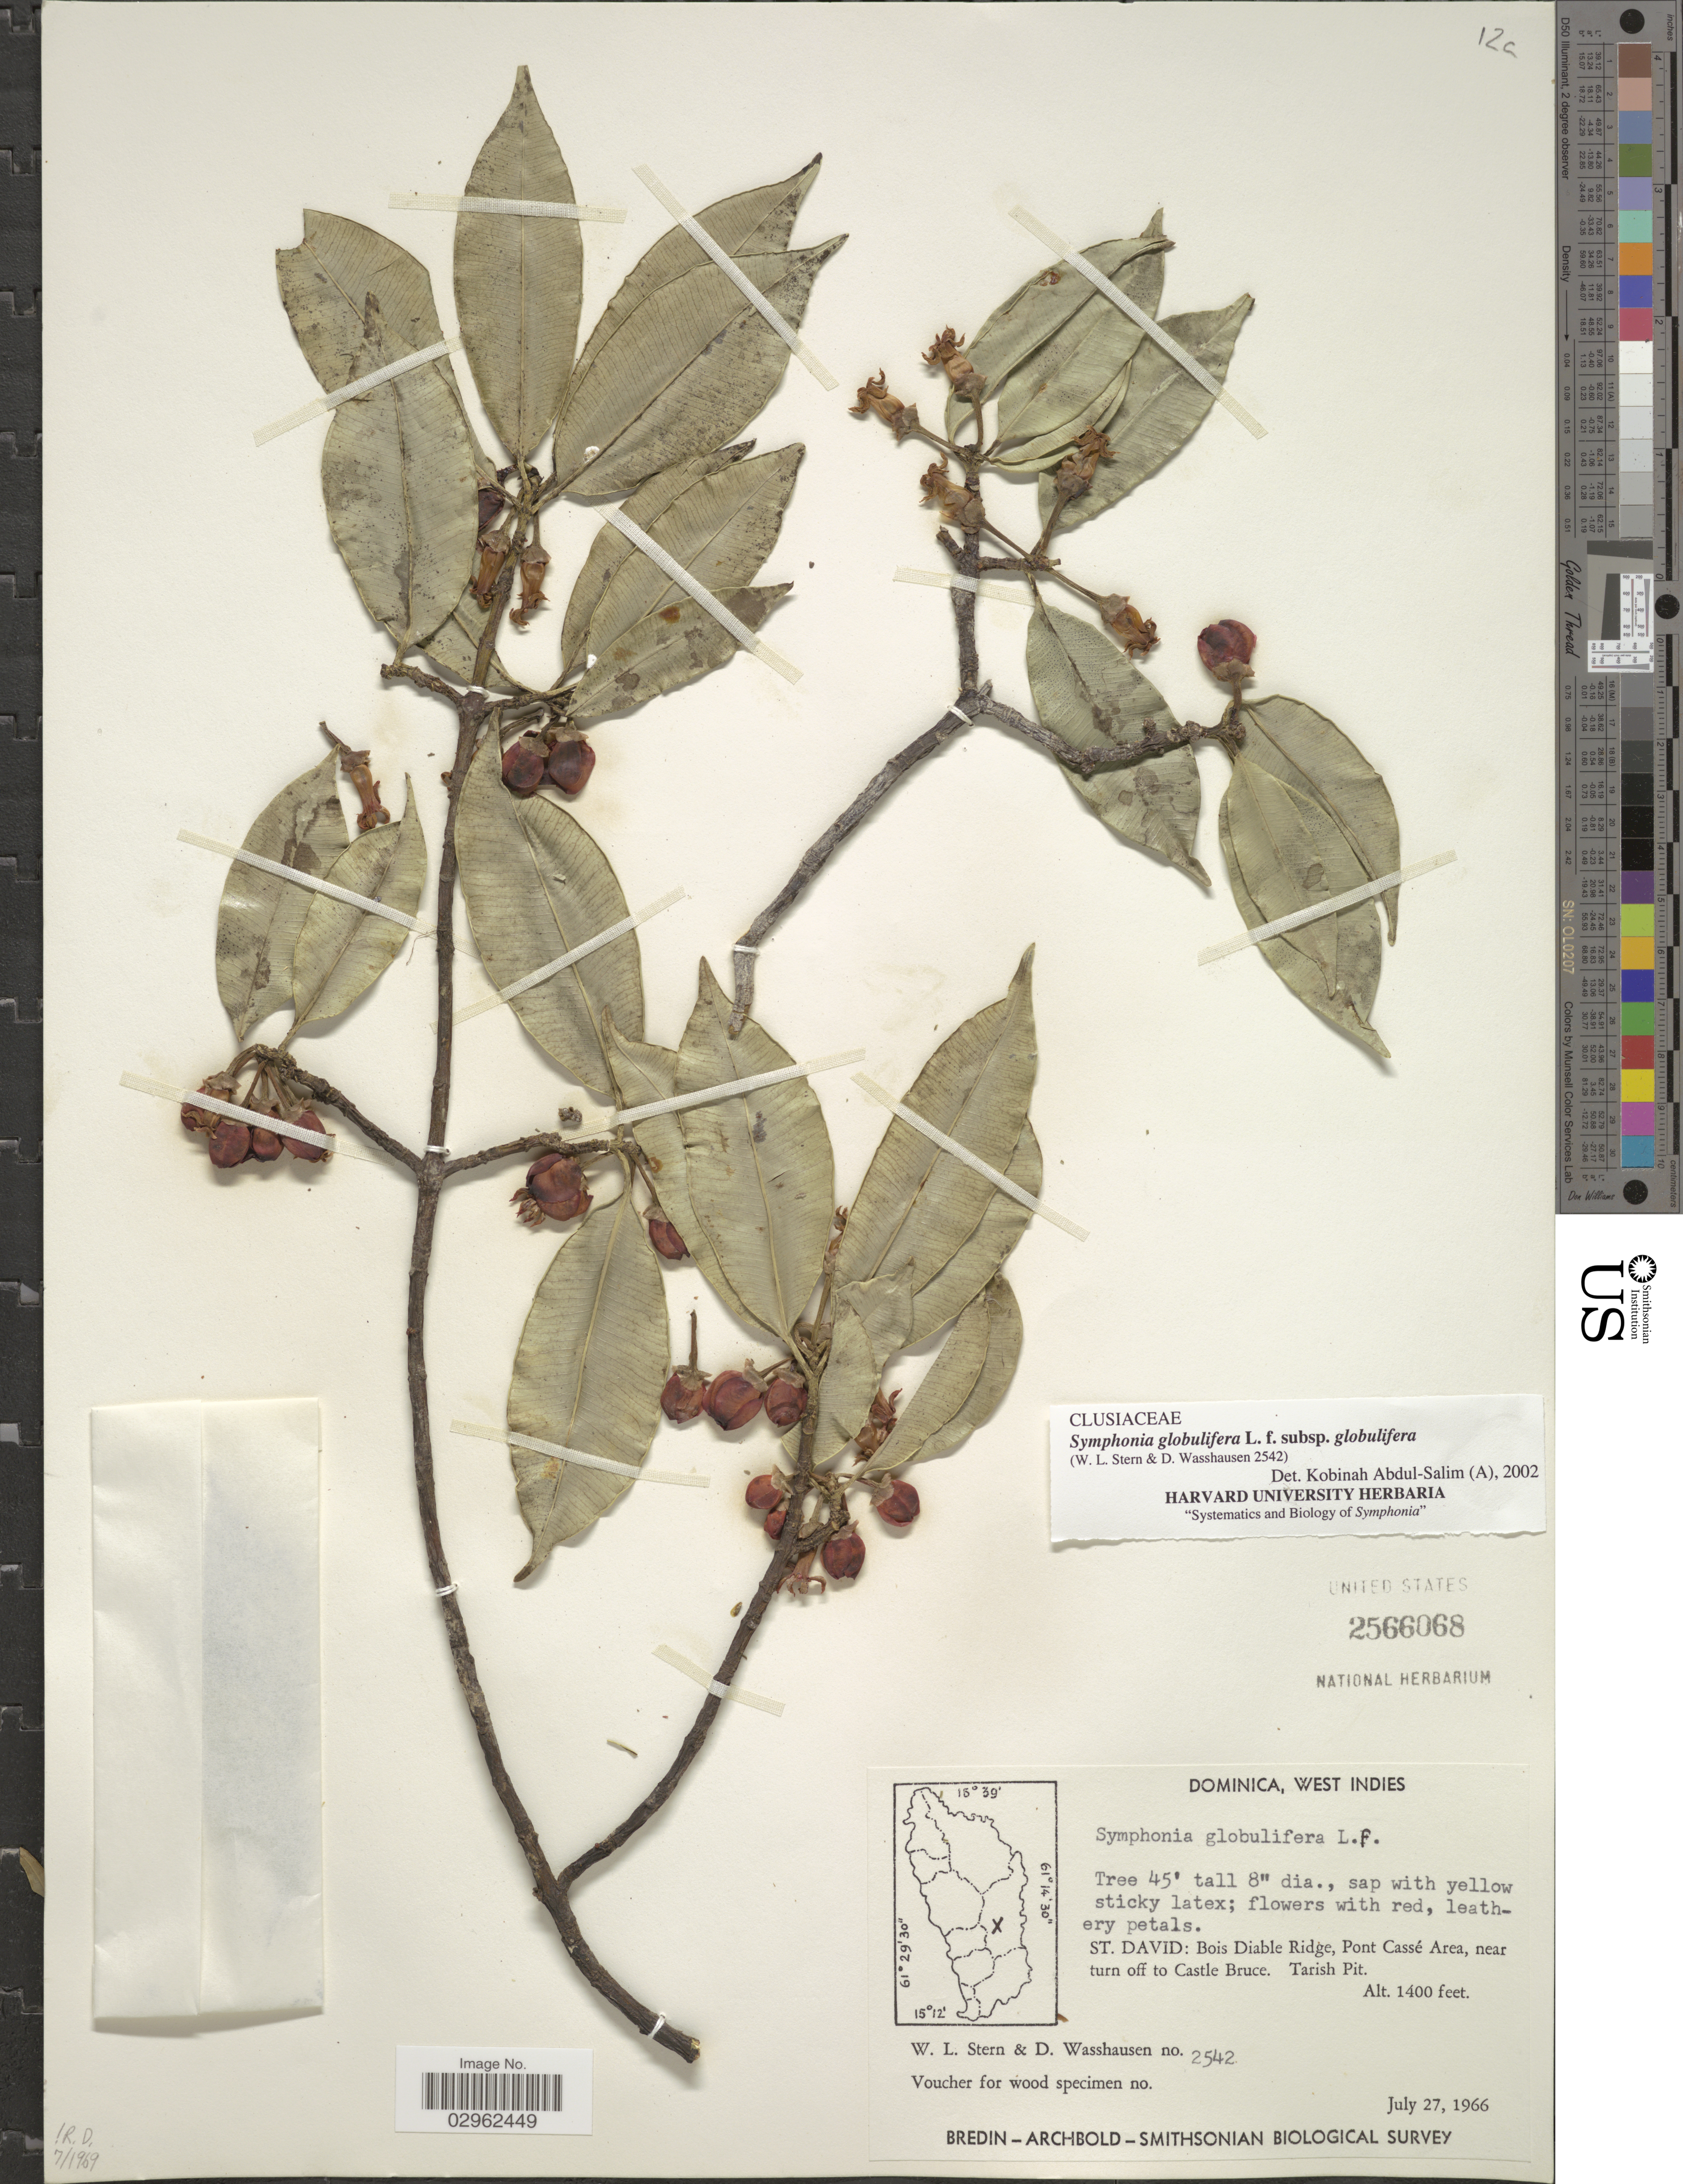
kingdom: Plantae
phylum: Tracheophyta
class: Magnoliopsida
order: Malpighiales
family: Clusiaceae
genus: Symphonia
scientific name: Symphonia globulifera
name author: L. f.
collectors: W. L. Stern & D. C. Wasshausen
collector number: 2542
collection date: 1966-07-27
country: Dominica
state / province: St. David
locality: Bois Diable Ridge, Pont Cassé Area, near turn off to Castle Bruce. Tarish Pit.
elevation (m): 427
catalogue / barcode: US 2566068